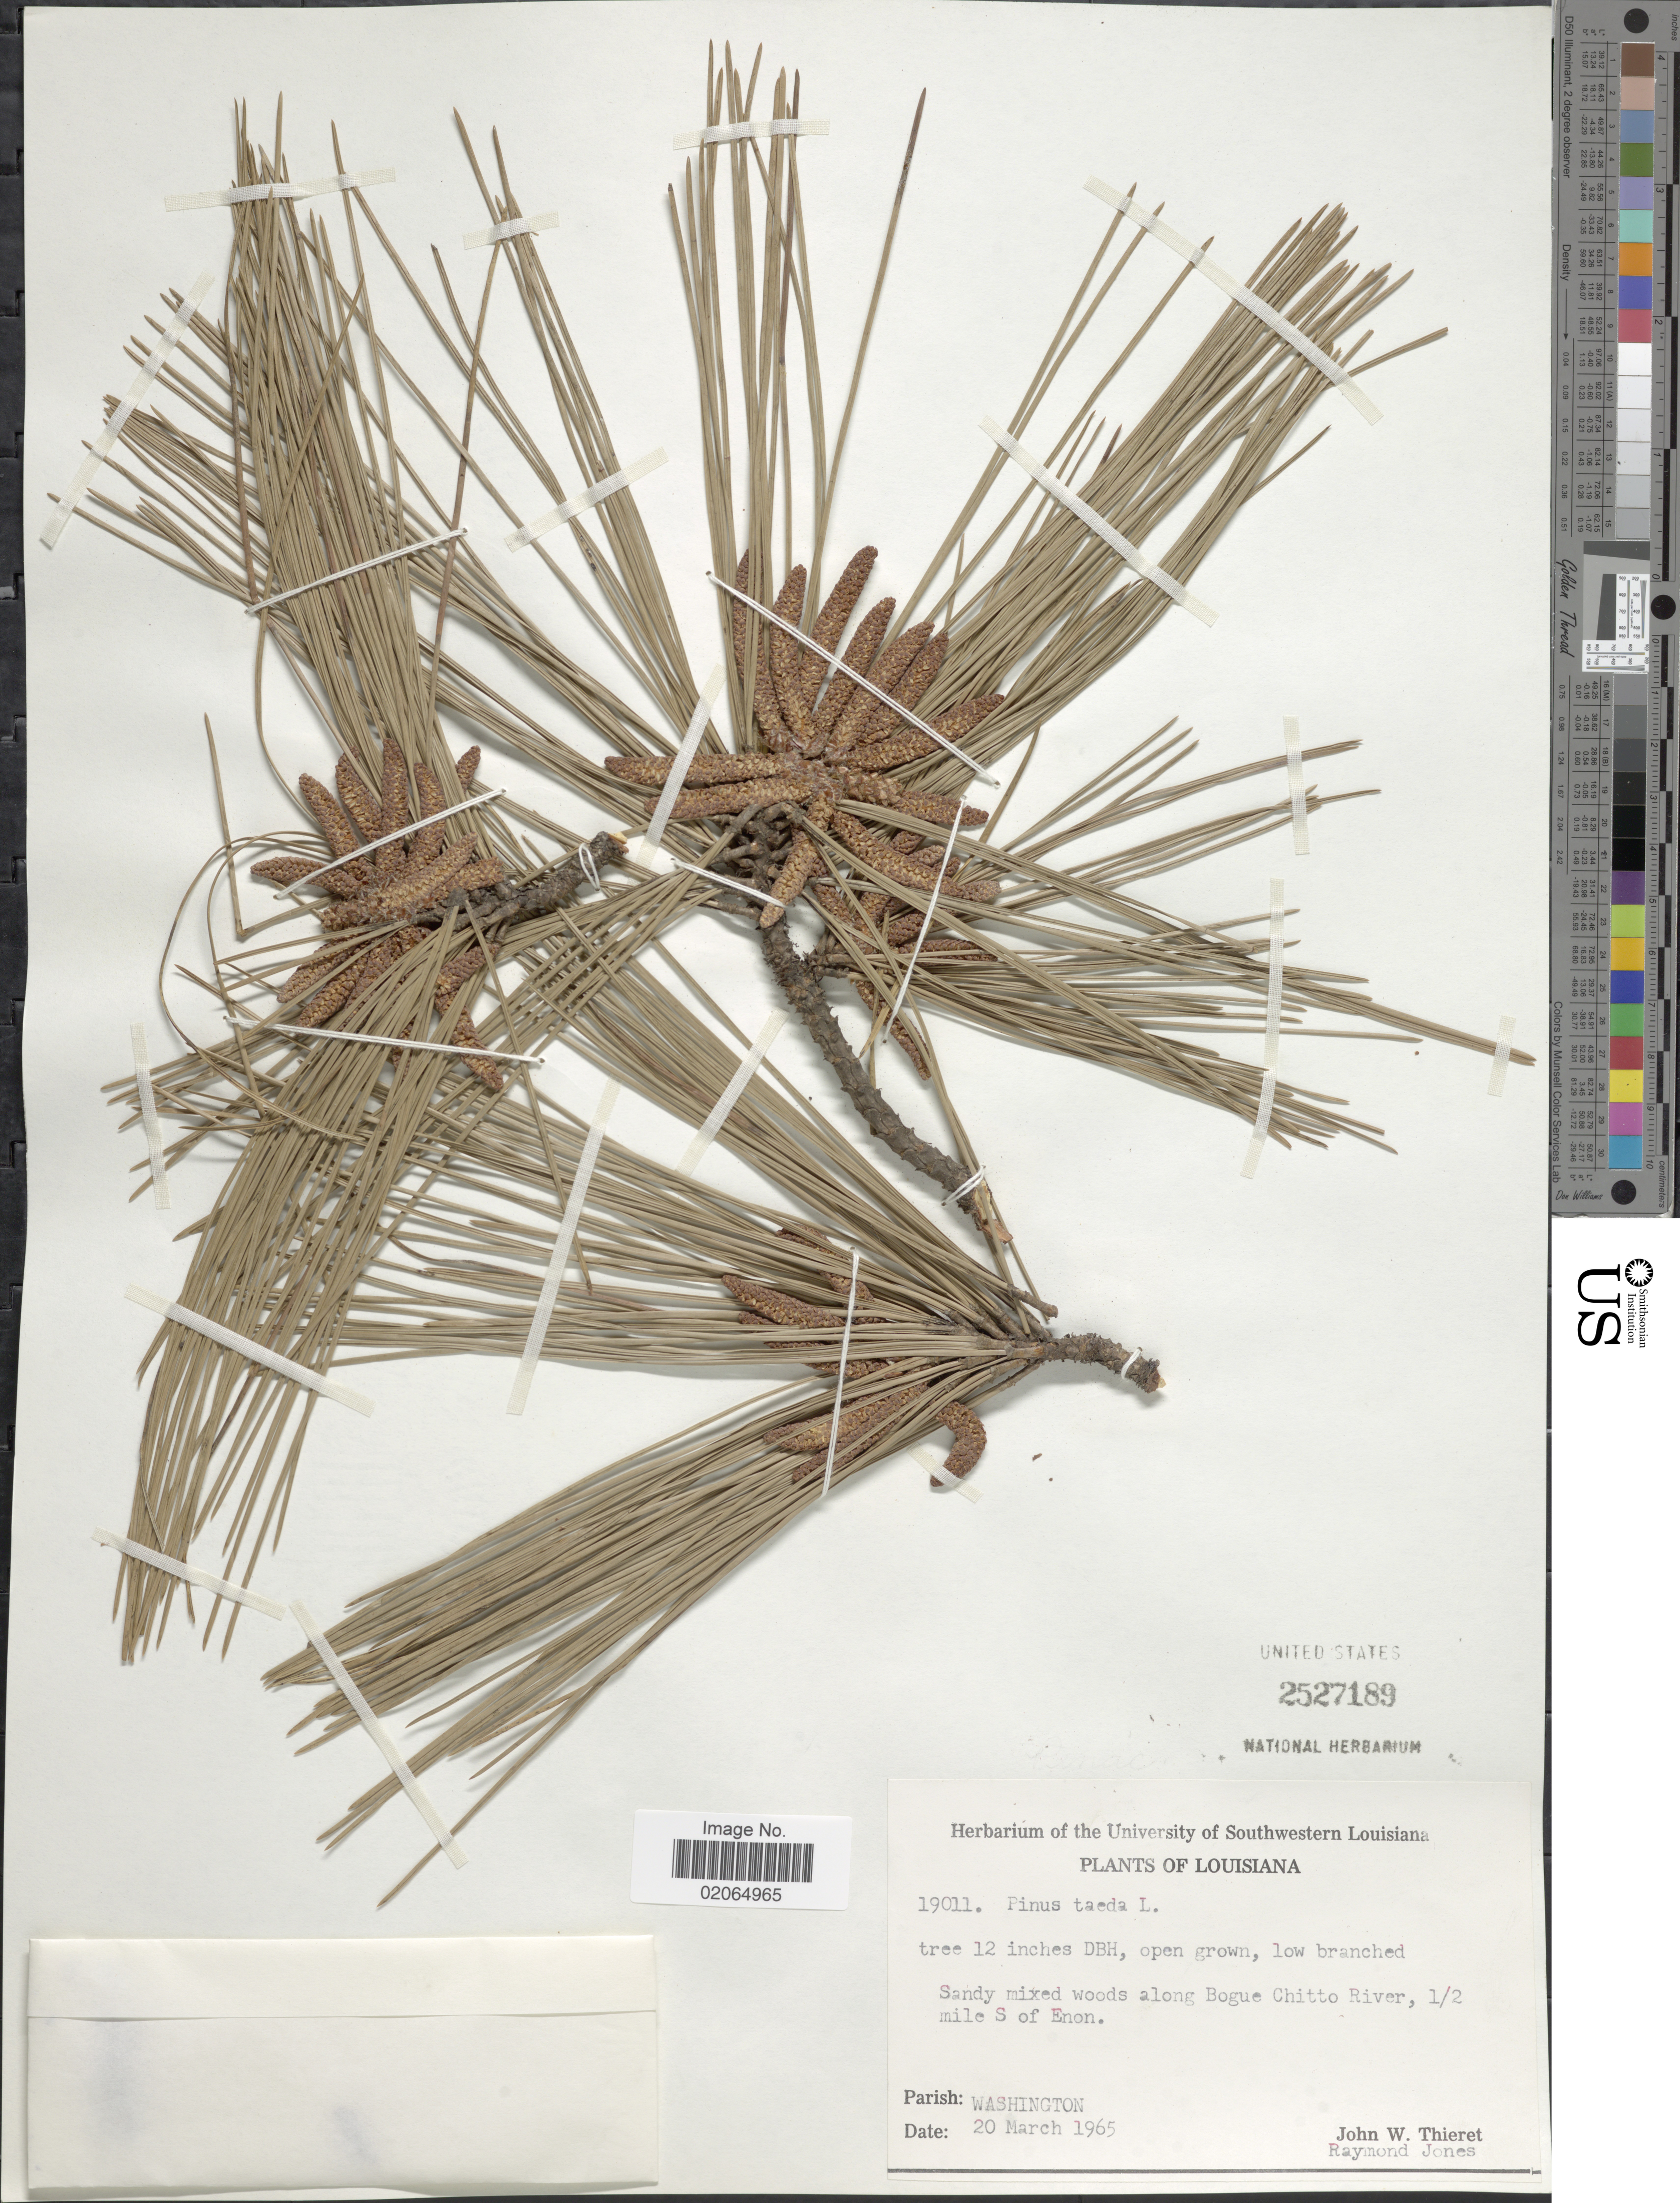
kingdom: Plantae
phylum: Tracheophyta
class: Pinopsida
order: Pinales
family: Pinaceae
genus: Pinus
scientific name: Pinus taeda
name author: L.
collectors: J. W. Thieret & R. Jones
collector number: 19011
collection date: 1965-03-20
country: United States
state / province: Washington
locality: Along Bogue Chitto River, 1/2 mile S. of Enon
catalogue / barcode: US 2527189